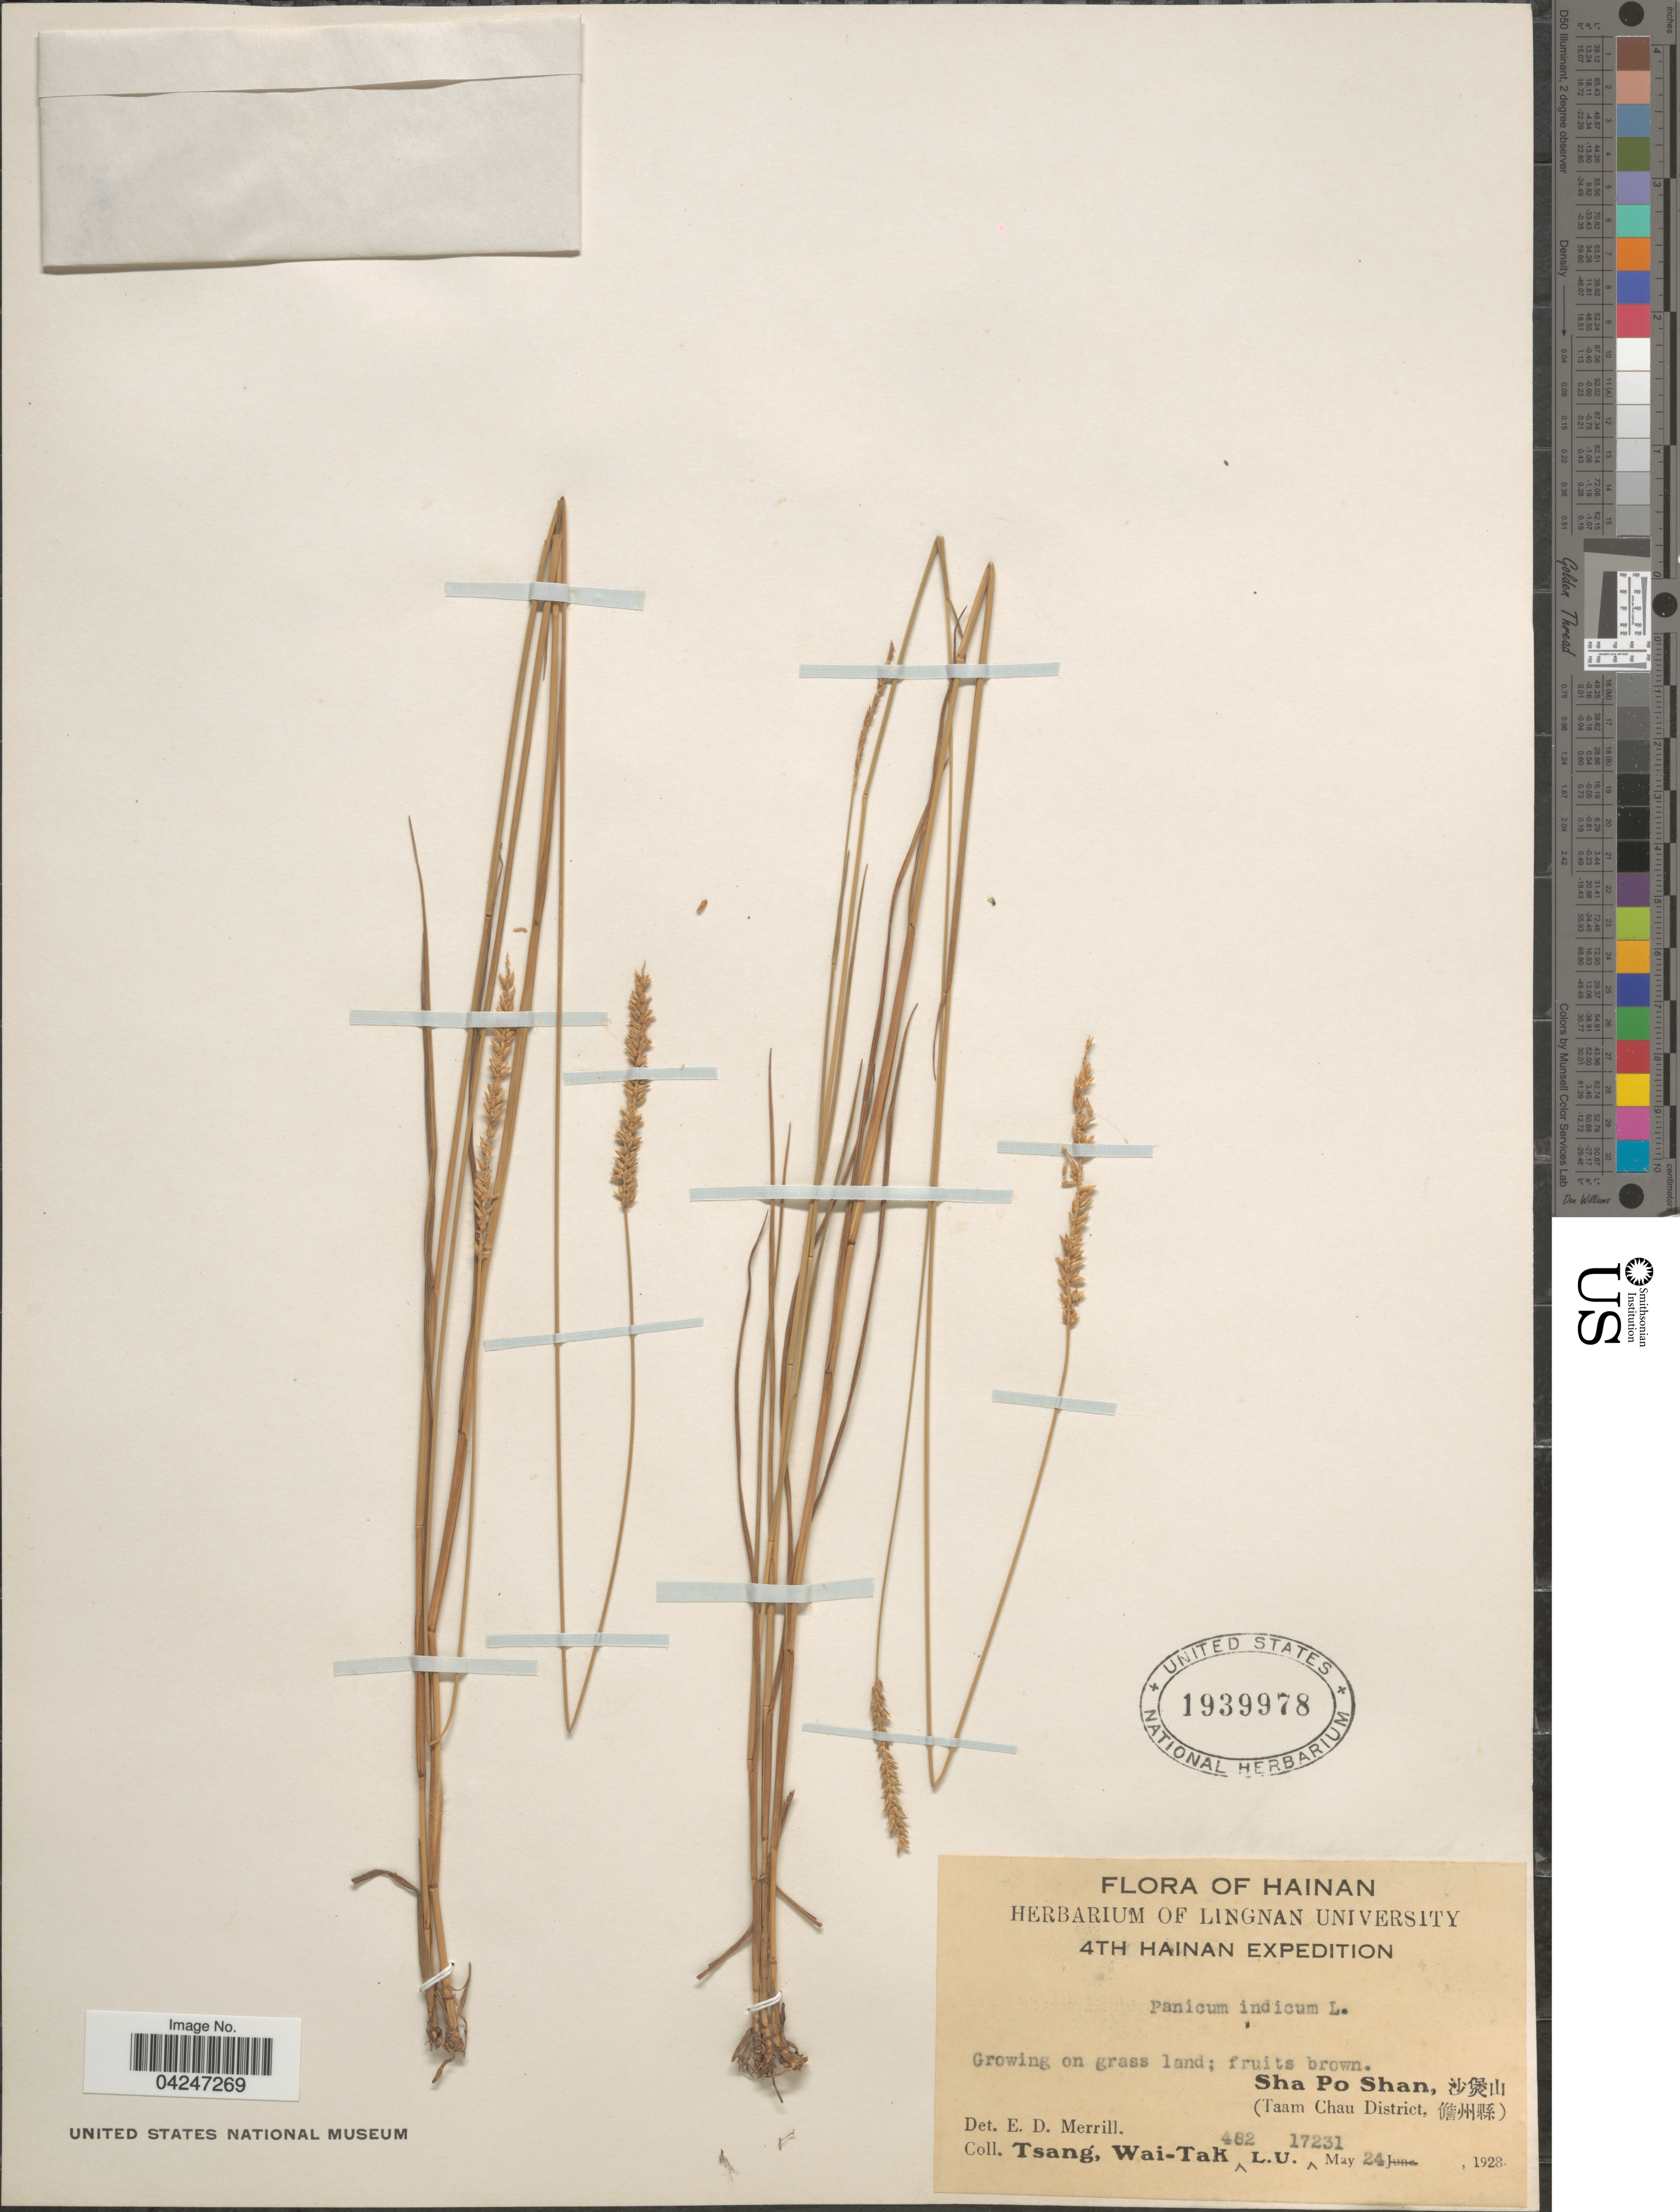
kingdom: Plantae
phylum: Tracheophyta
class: Liliopsida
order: Poales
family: Poaceae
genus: Sacciolepis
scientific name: Sacciolepis indica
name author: (L.) Chase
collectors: W. T. Tsang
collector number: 482L.U.17231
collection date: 1928-05-24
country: China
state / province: Hainan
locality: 4th Hainan Expedition. Sha Po Shan, X. (Taam Chau District, X).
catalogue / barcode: US 1939978